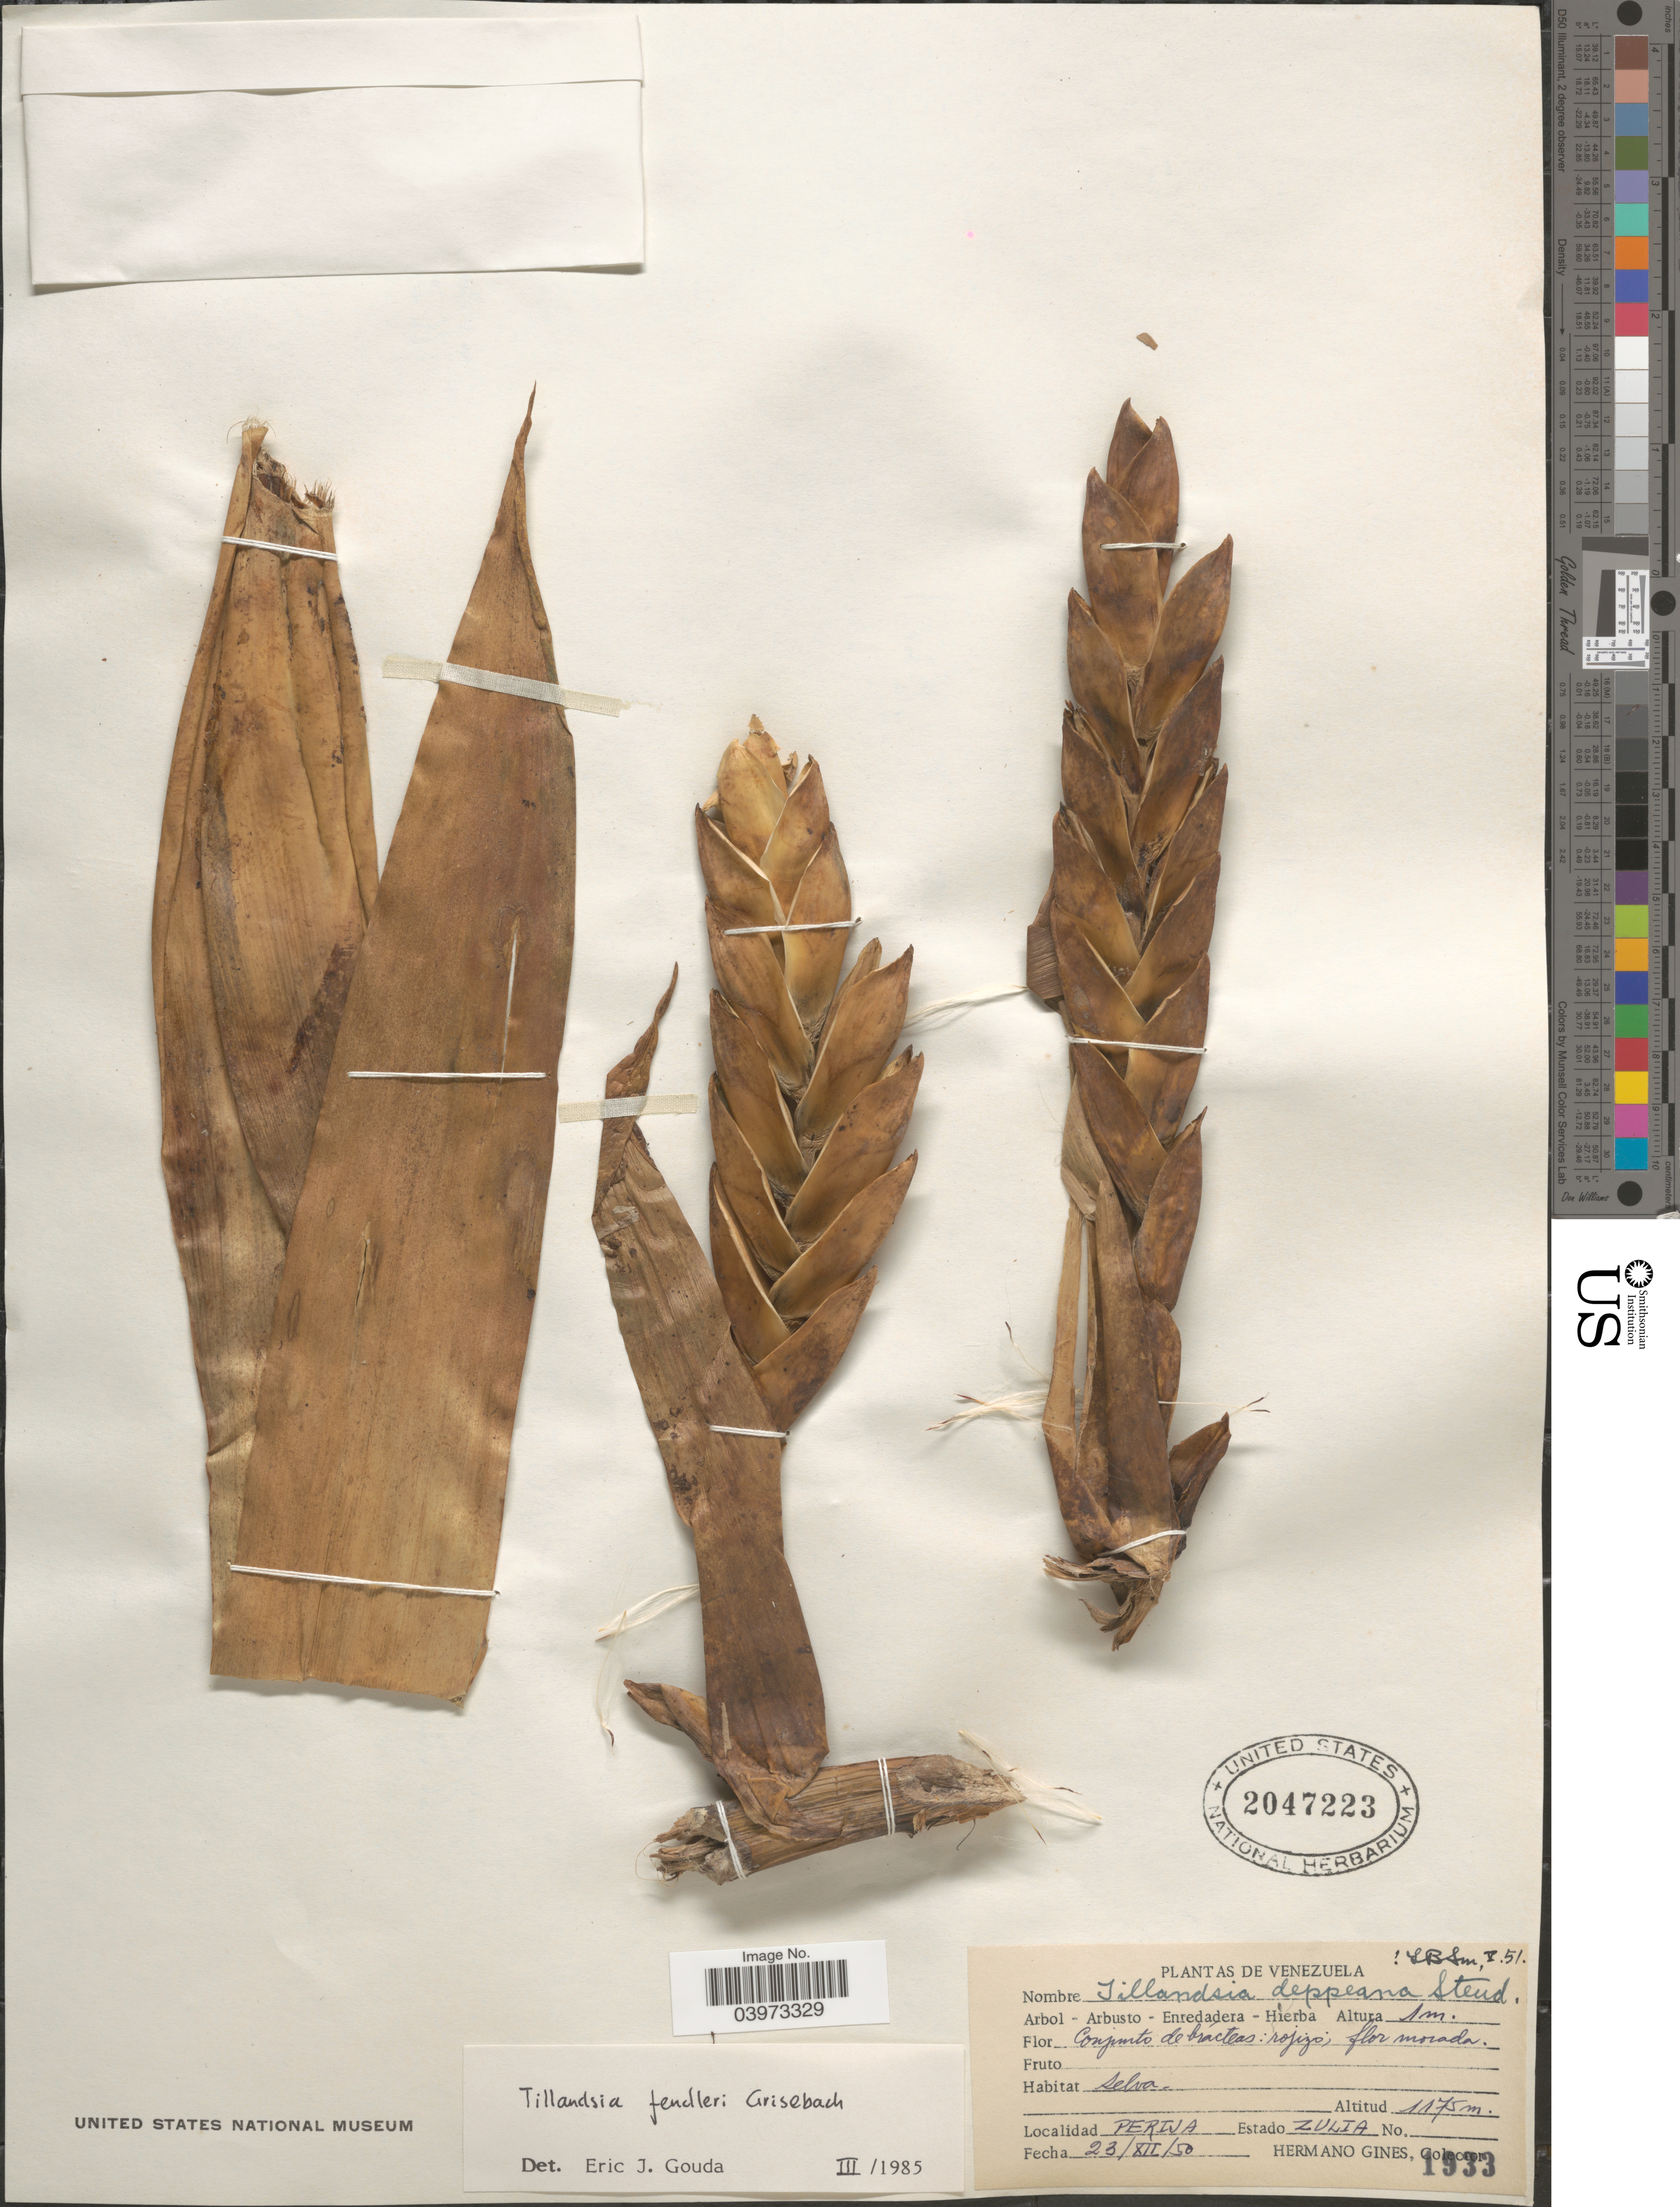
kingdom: Plantae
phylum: Tracheophyta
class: Liliopsida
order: Poales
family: Bromeliaceae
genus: Tillandsia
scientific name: Tillandsia fendleri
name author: Griseb.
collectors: Bro. Gines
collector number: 1933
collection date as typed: Transcribed d/m/y: 23/12/50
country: Venezuela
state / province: Zulia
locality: Perija.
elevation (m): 1175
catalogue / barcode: US 2047223